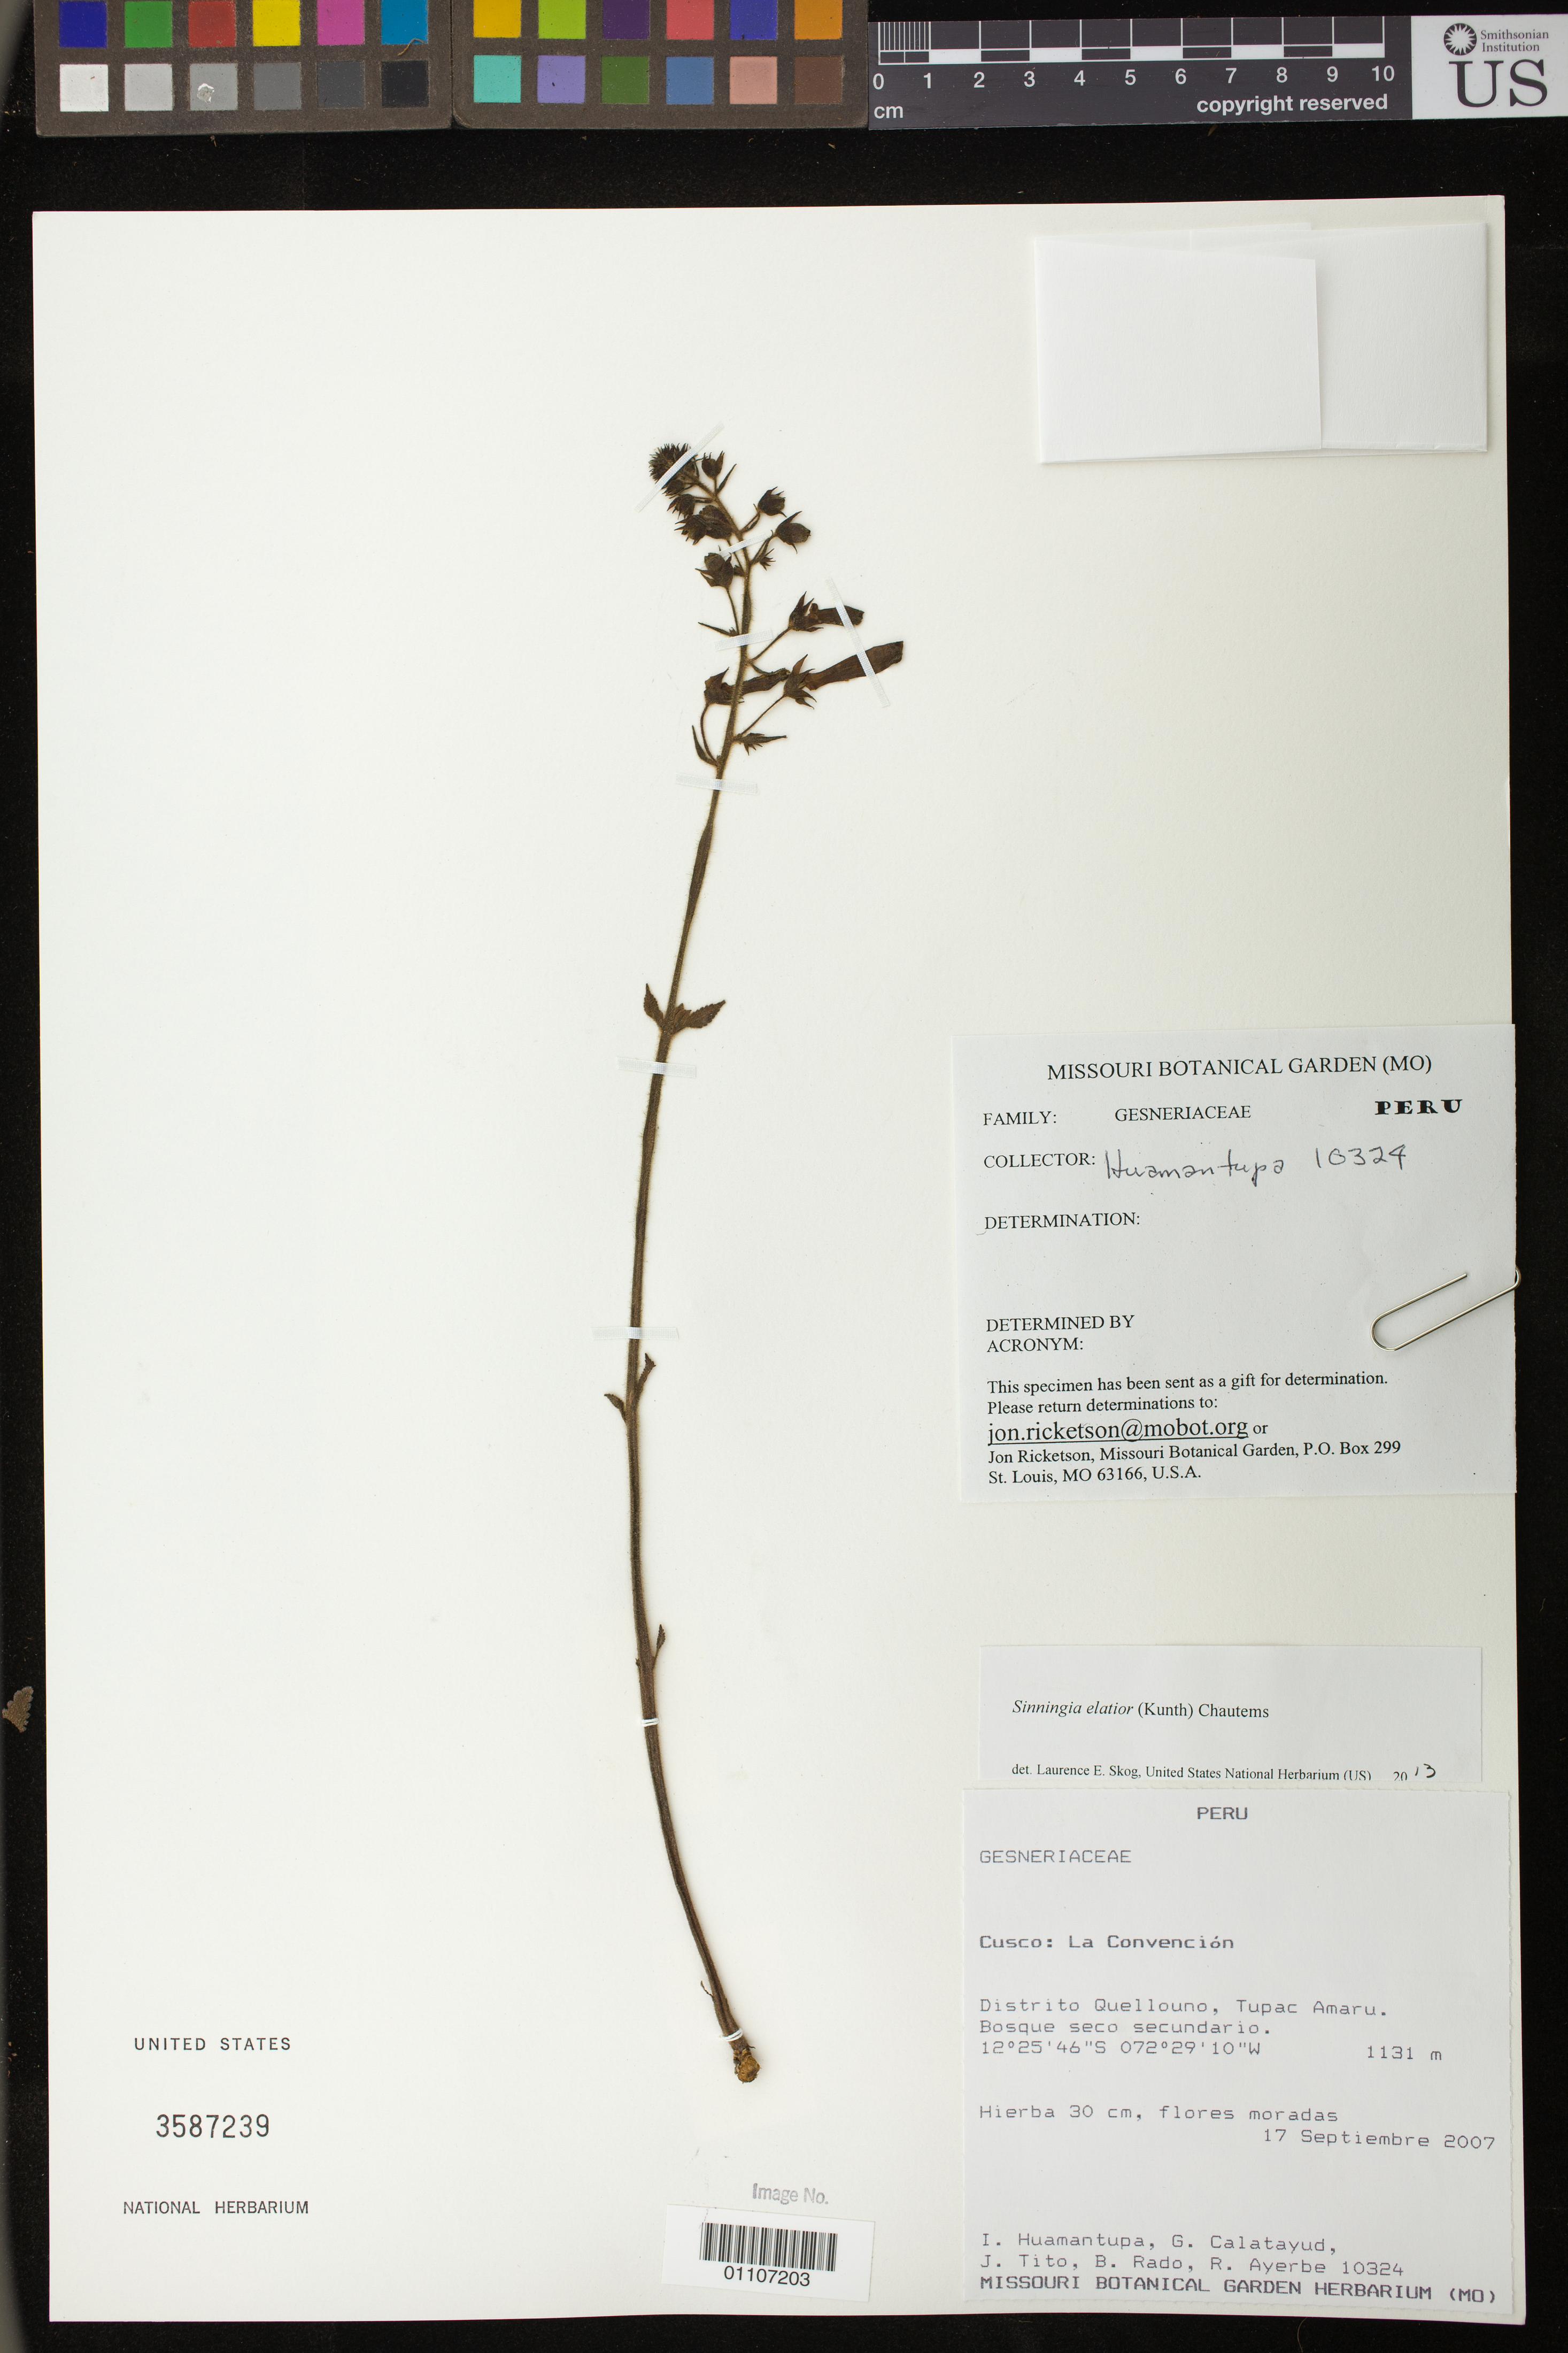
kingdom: Plantae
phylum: Tracheophyta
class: Magnoliopsida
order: Lamiales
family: Gesneriaceae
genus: Sinningia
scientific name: Sinningia elatior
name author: (Kunth) Chautems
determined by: Skog, Laurence E.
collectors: I. Huamantupa, G. Calatayud, J. Tito, B. Rado & R. Ayerbe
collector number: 10324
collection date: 2007-09-17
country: Peru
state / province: Cusco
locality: La Convencion, Distrito Quellouno, Tupac Amaru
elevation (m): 1131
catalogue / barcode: US 3587239